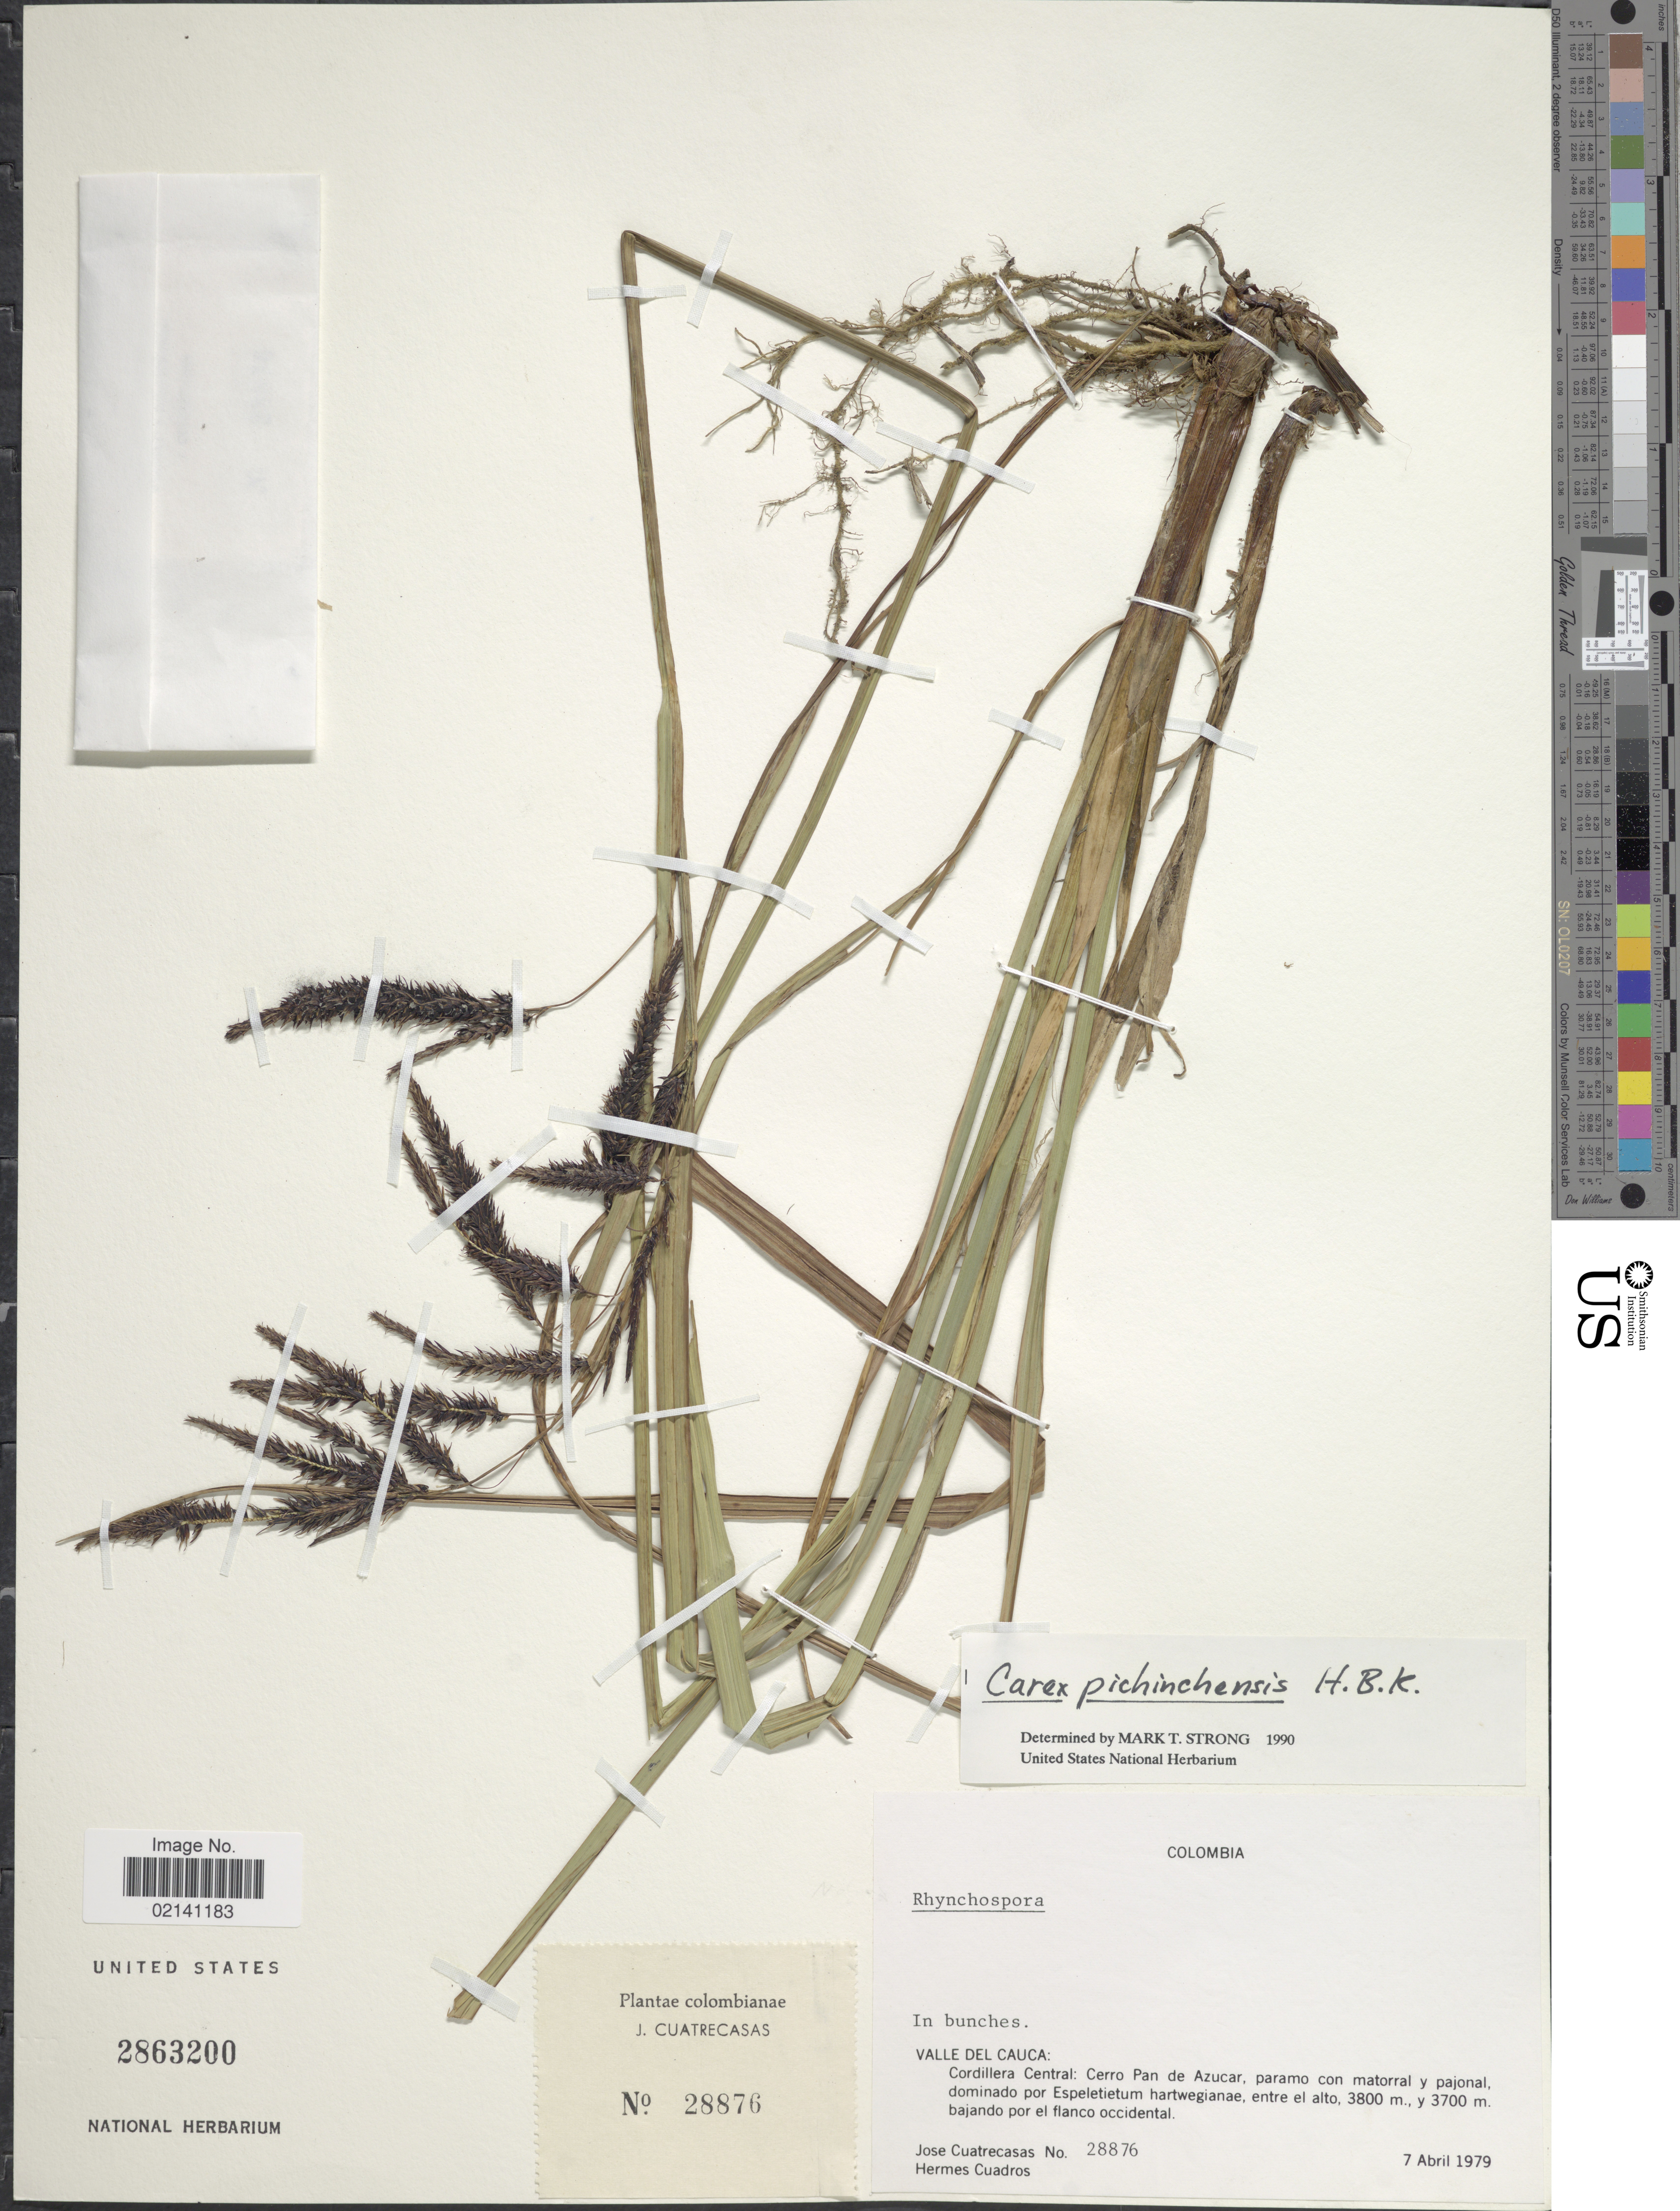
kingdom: Plantae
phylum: Tracheophyta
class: Liliopsida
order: Poales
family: Cyperaceae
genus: Carex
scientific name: Carex jamesonii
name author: Boott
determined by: Jimnéz-Mejias, Pedro, (UPOS), Universidad Pablo de Olavide (SPAIN)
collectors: J. Cuatrecasas & H. Cuadros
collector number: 28876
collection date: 1979-04-07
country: Colombia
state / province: Valle del Cauca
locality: Cordillera Central: Cerro Pan de Azucar, paramo con matorral y pajonal, entre el alto, bajando por el flanco, Colombianae, in bunches.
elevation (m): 3700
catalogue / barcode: US 2863200